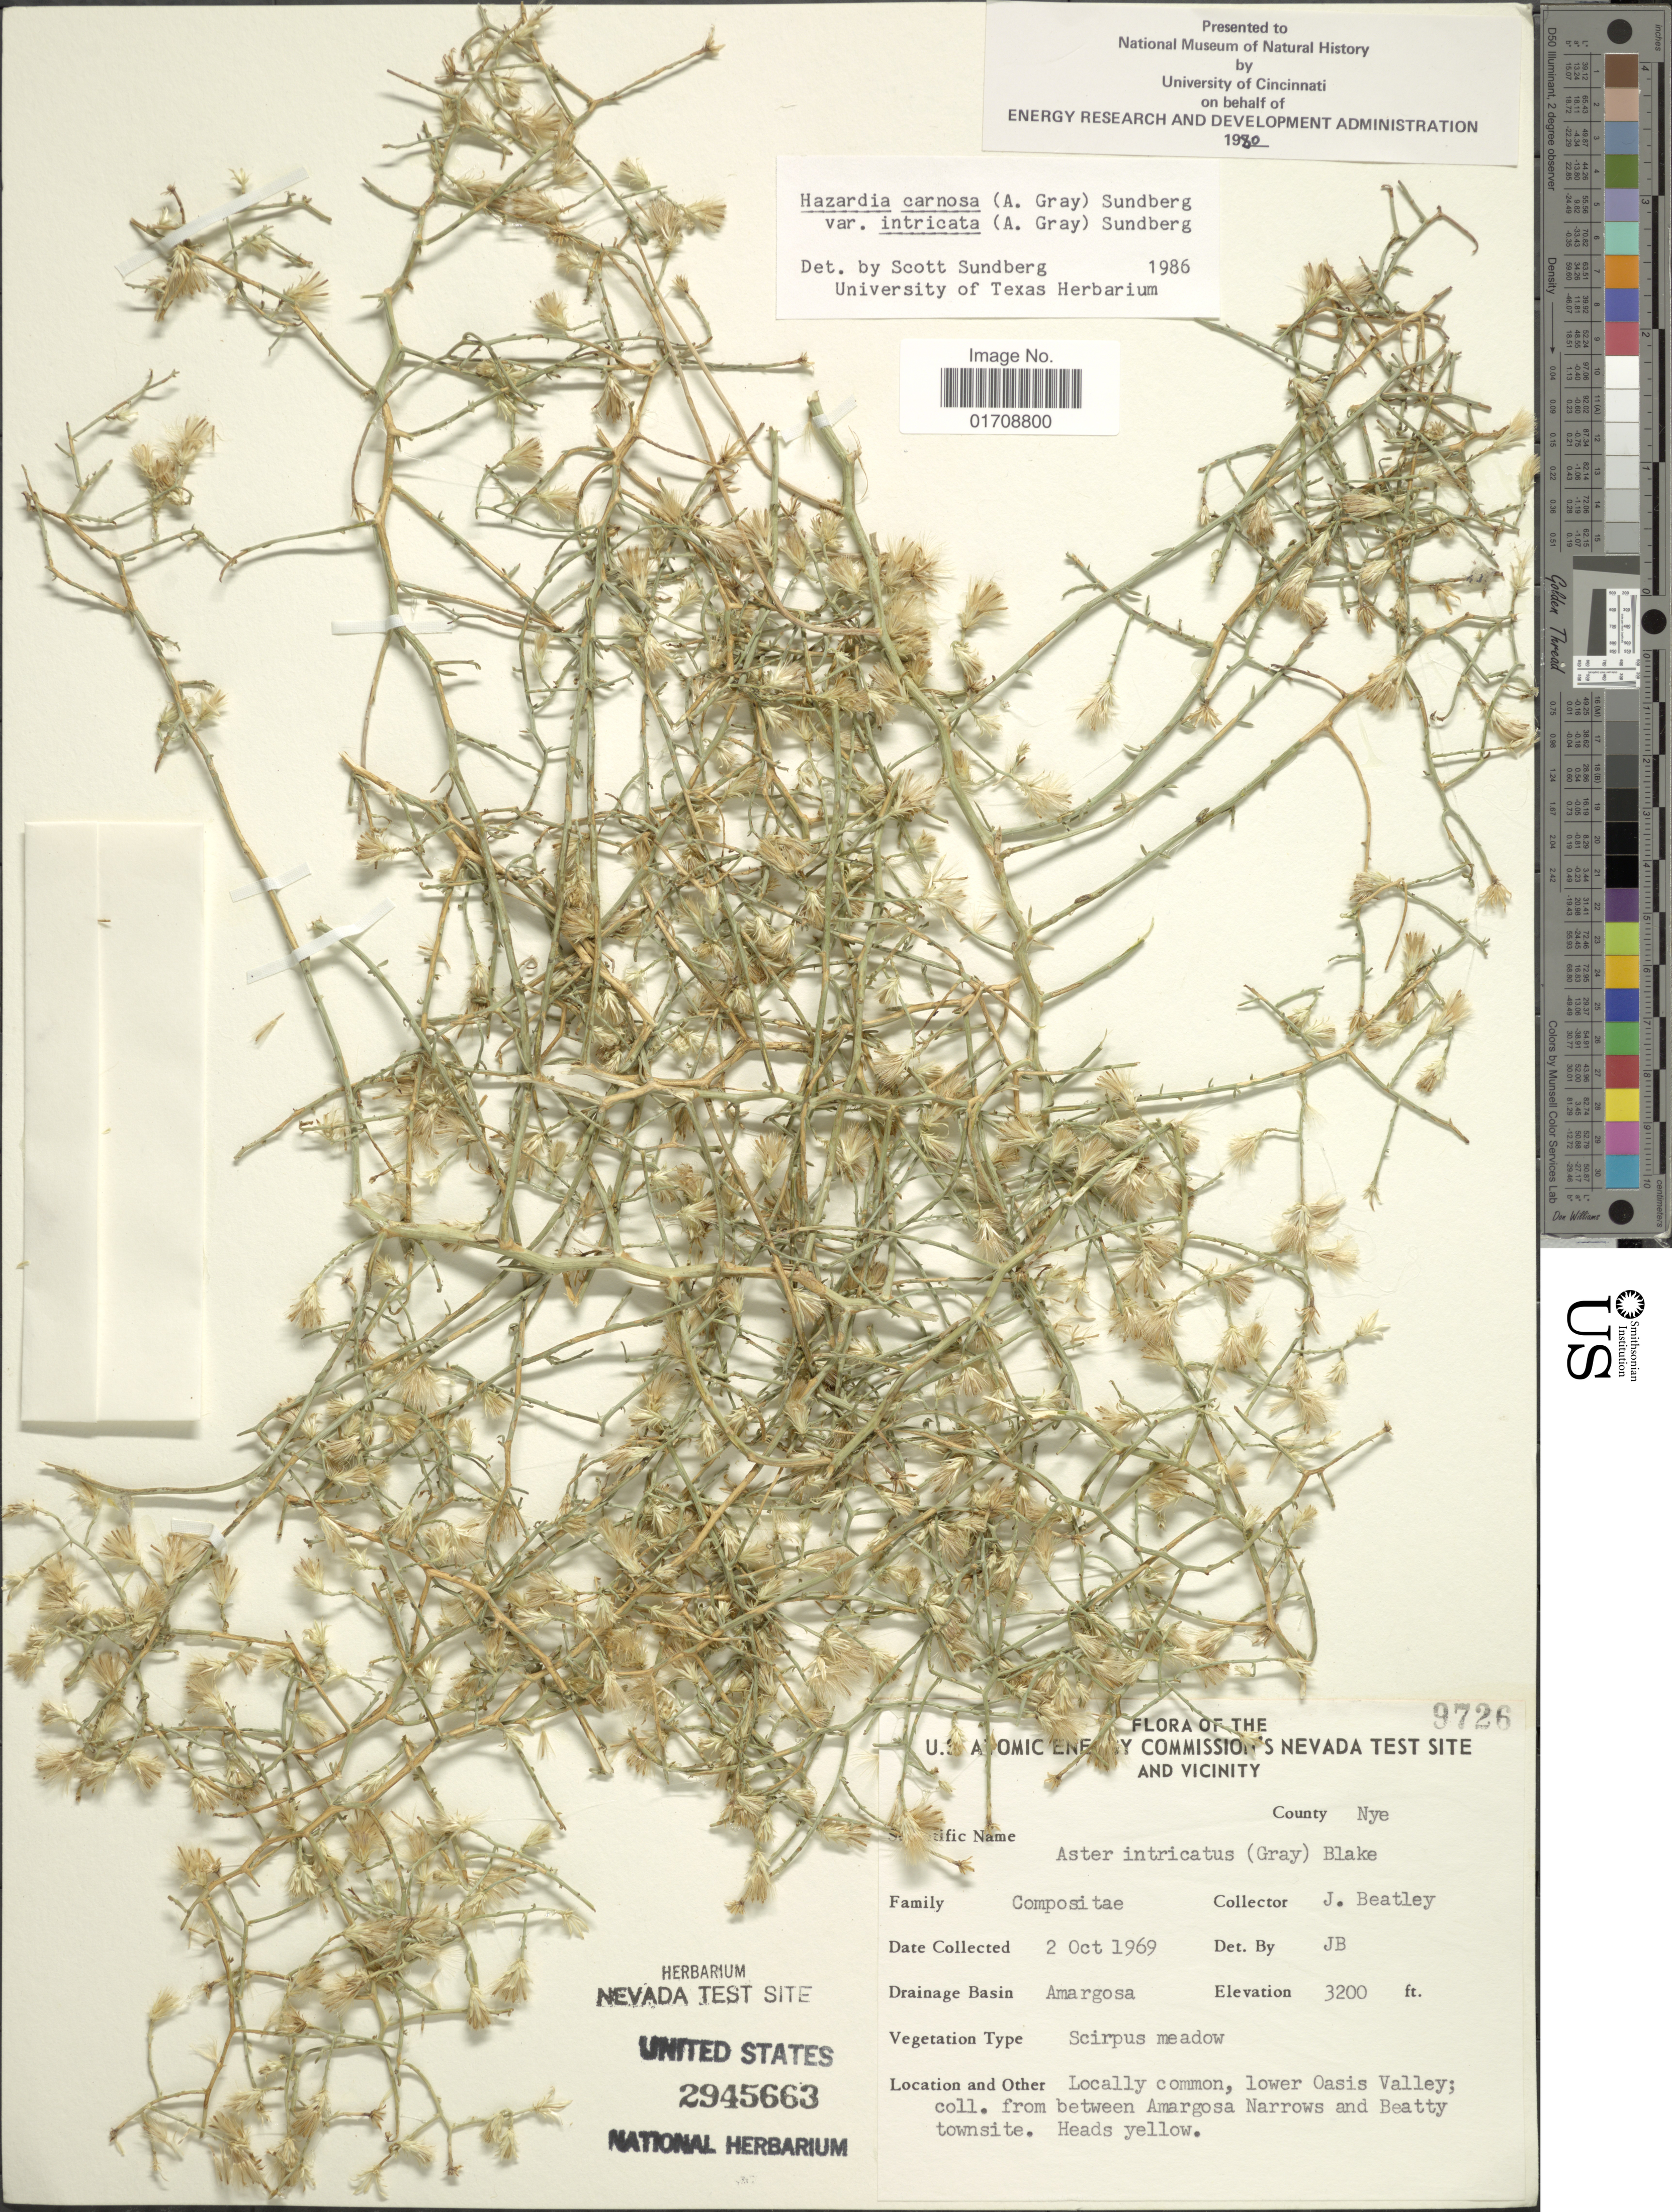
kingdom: Plantae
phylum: Tracheophyta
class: Magnoliopsida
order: Asterales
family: Asteraceae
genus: Machaeranthera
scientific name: Machaeranthera carnosa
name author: (A. Gray) G.L. Nesom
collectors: J. C. Beatley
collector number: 9726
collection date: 1969-10-02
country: United States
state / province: Nevada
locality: U.S.A. Energy Commission's Nevada Test Site and Vicinity, County Nye, Drainage Basin Amargosa, lower Oasis Valley, between Amargosa Narrows and Beatty townsite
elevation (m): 975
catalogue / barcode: US 2945663